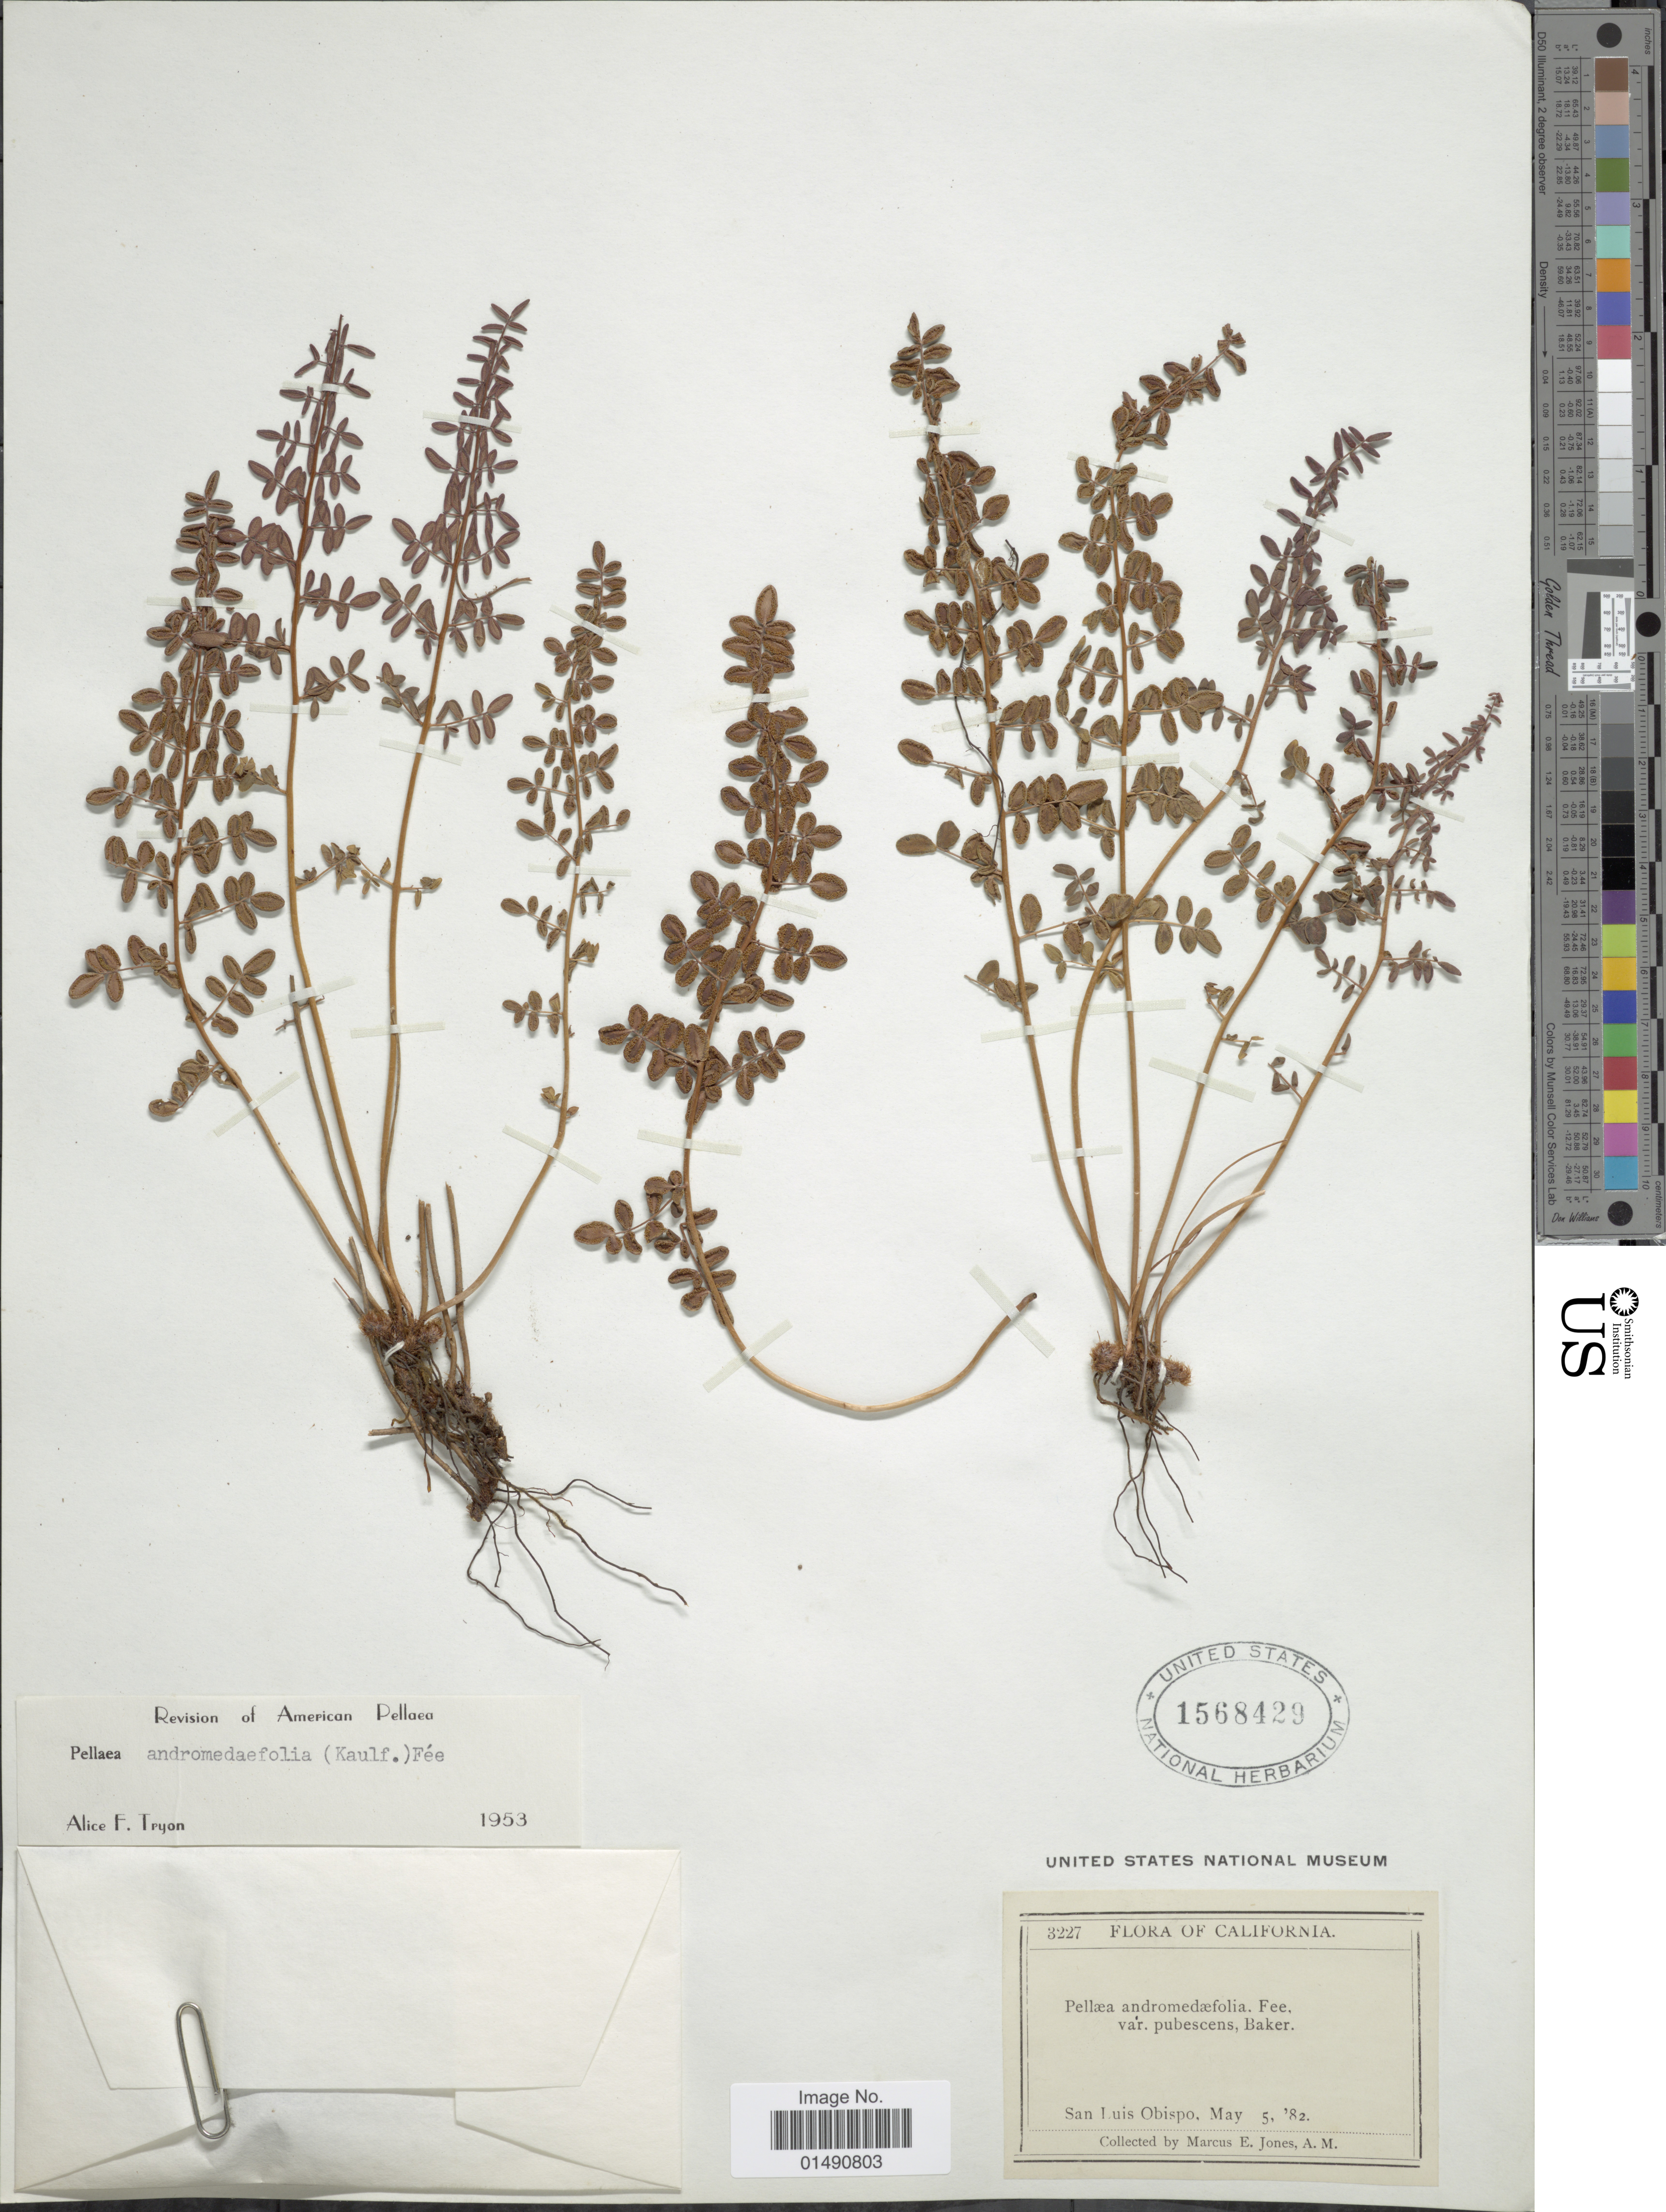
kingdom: Plantae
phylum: Tracheophyta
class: Polypodiopsida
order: Polypodiales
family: Pteridaceae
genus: Pellaea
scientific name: Pellaea andromedifolia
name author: (Kaulf.) Fée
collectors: M. E. Jones & A.M.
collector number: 3227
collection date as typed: Transcribed d/m/y: 5/5/82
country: United States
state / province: California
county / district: San Luis Obispo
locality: San Luis Obispo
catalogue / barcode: US 1568429